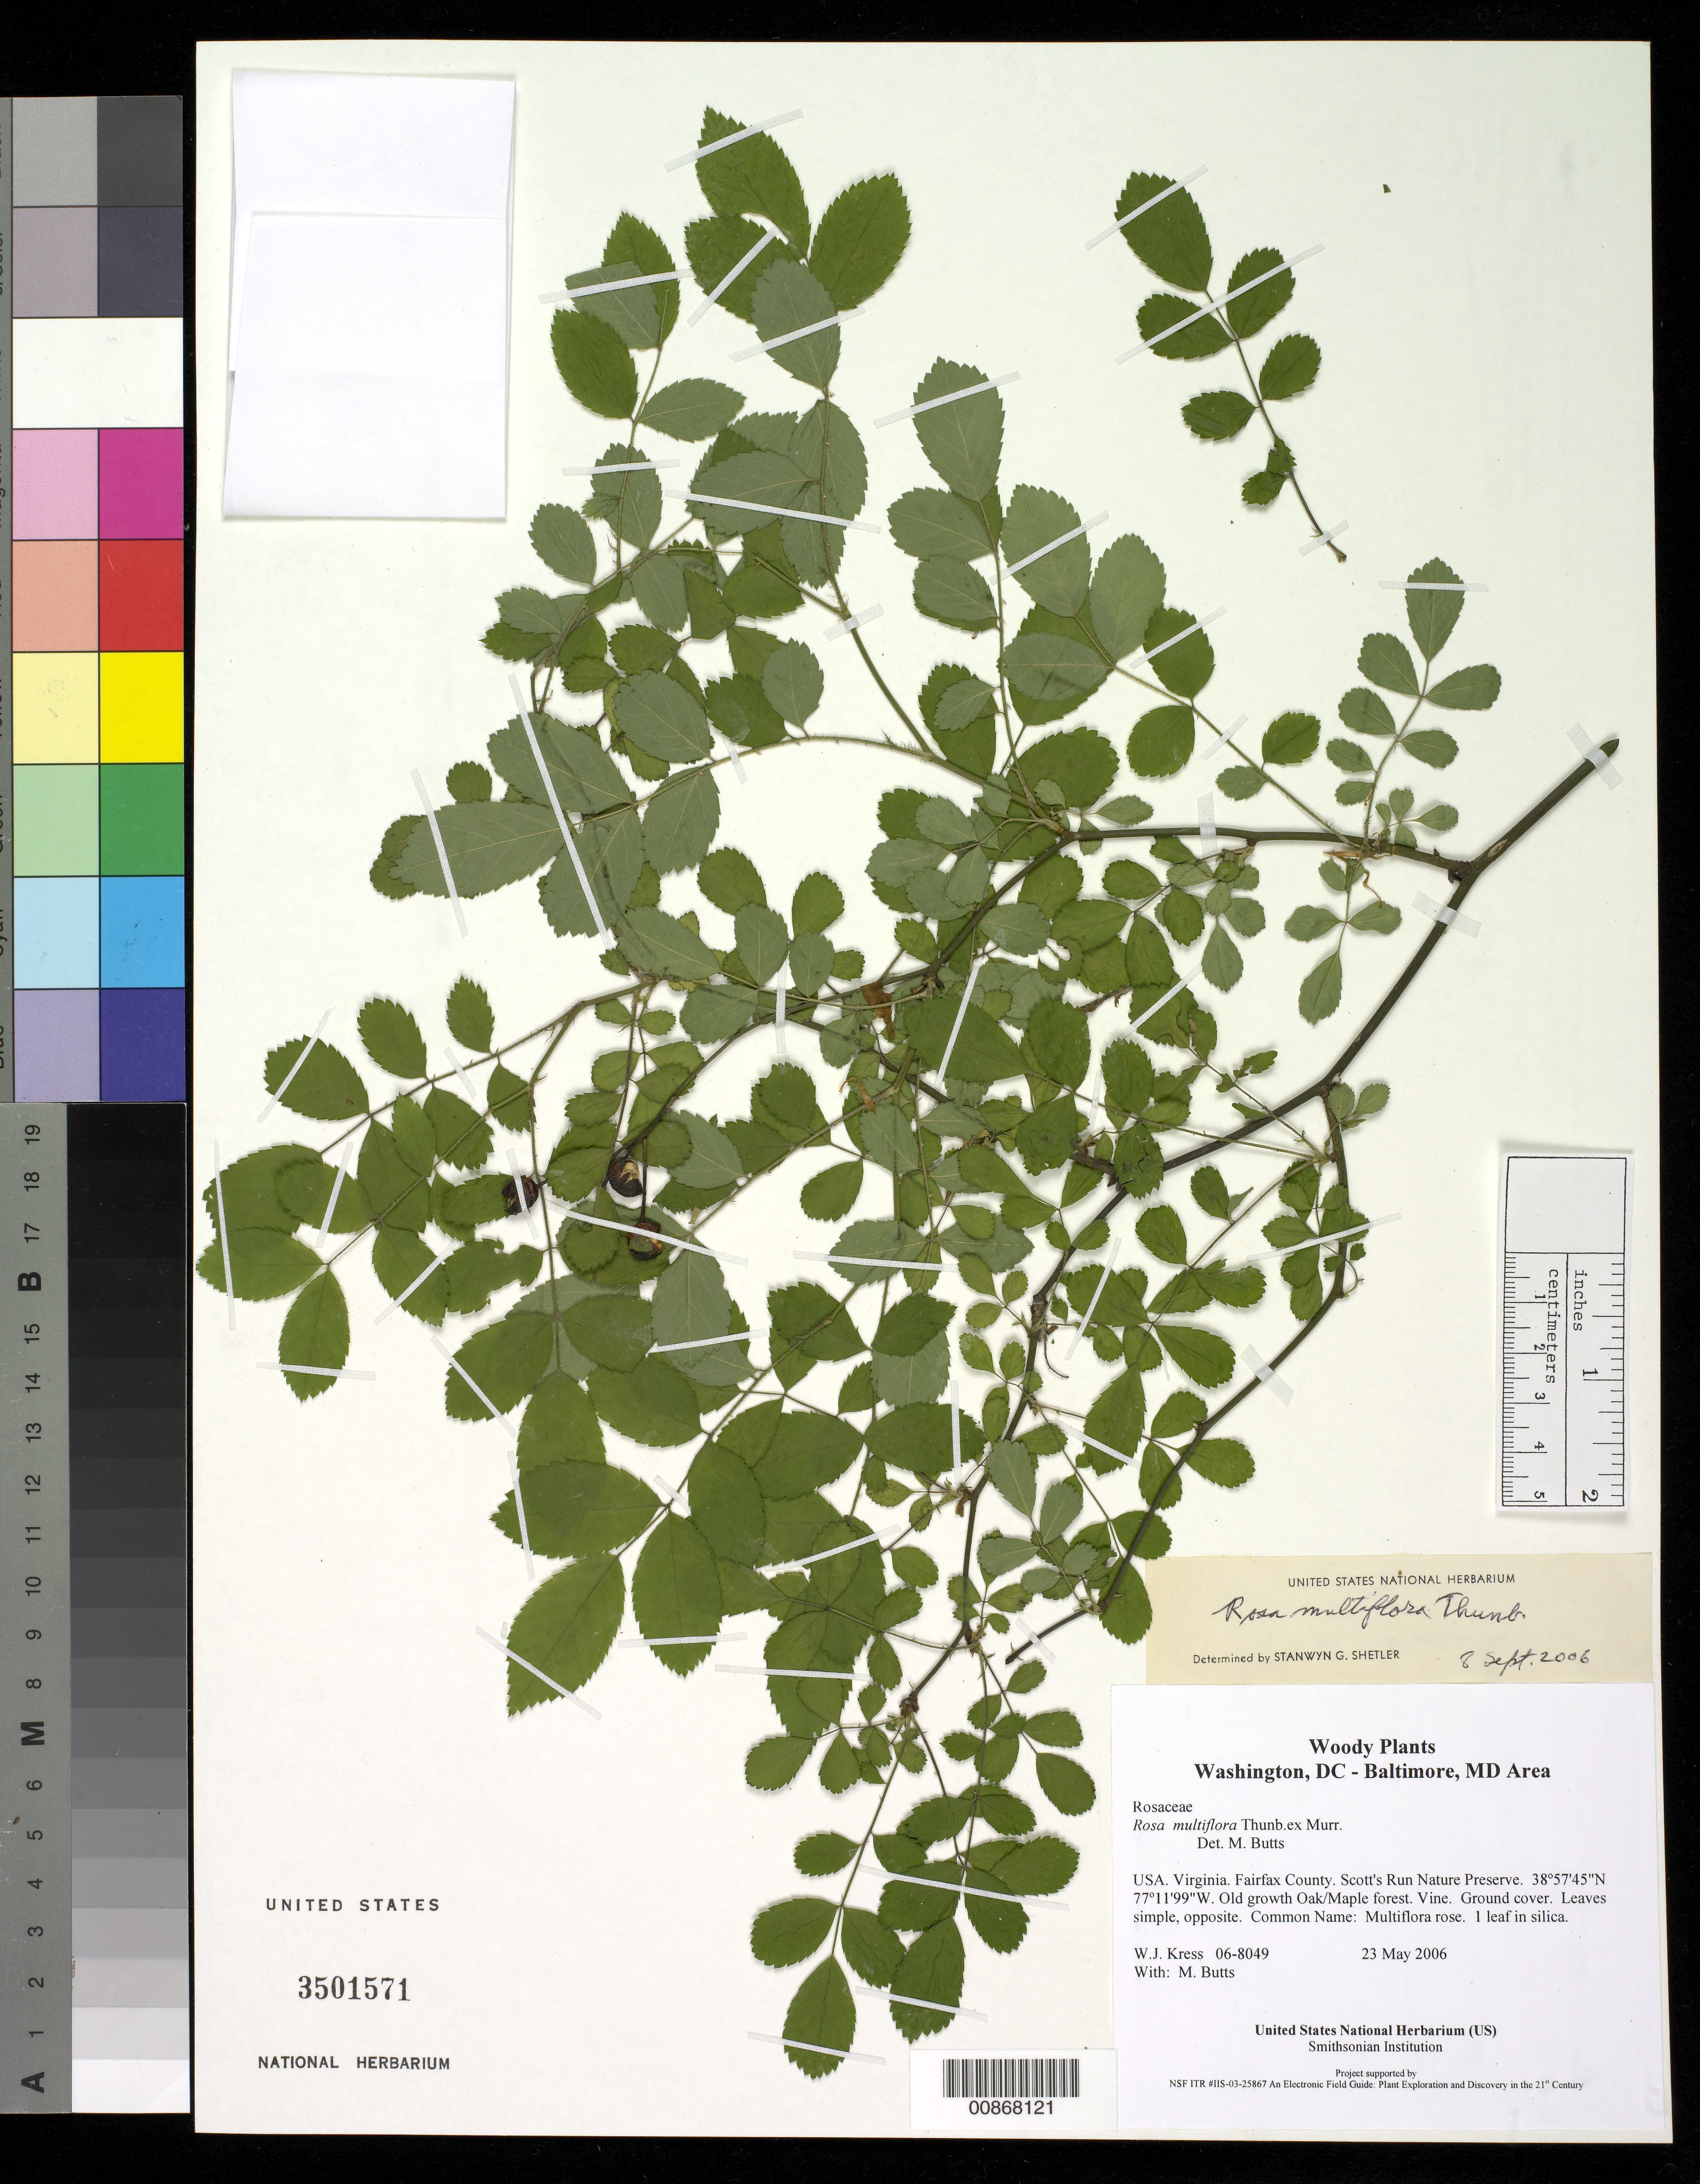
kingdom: Plantae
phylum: Tracheophyta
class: Magnoliopsida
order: Rosales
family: Rosaceae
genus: Rosa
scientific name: Rosa multiflora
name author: Thunb.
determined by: Butts, M. B.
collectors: W. J. Kress & M. B. Butts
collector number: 06-8049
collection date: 2006-05-23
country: United States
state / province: Virginia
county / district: Fairfax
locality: Scott's Run Nature Preserve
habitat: Old growth Oak/Maple forest.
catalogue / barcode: US 3501571